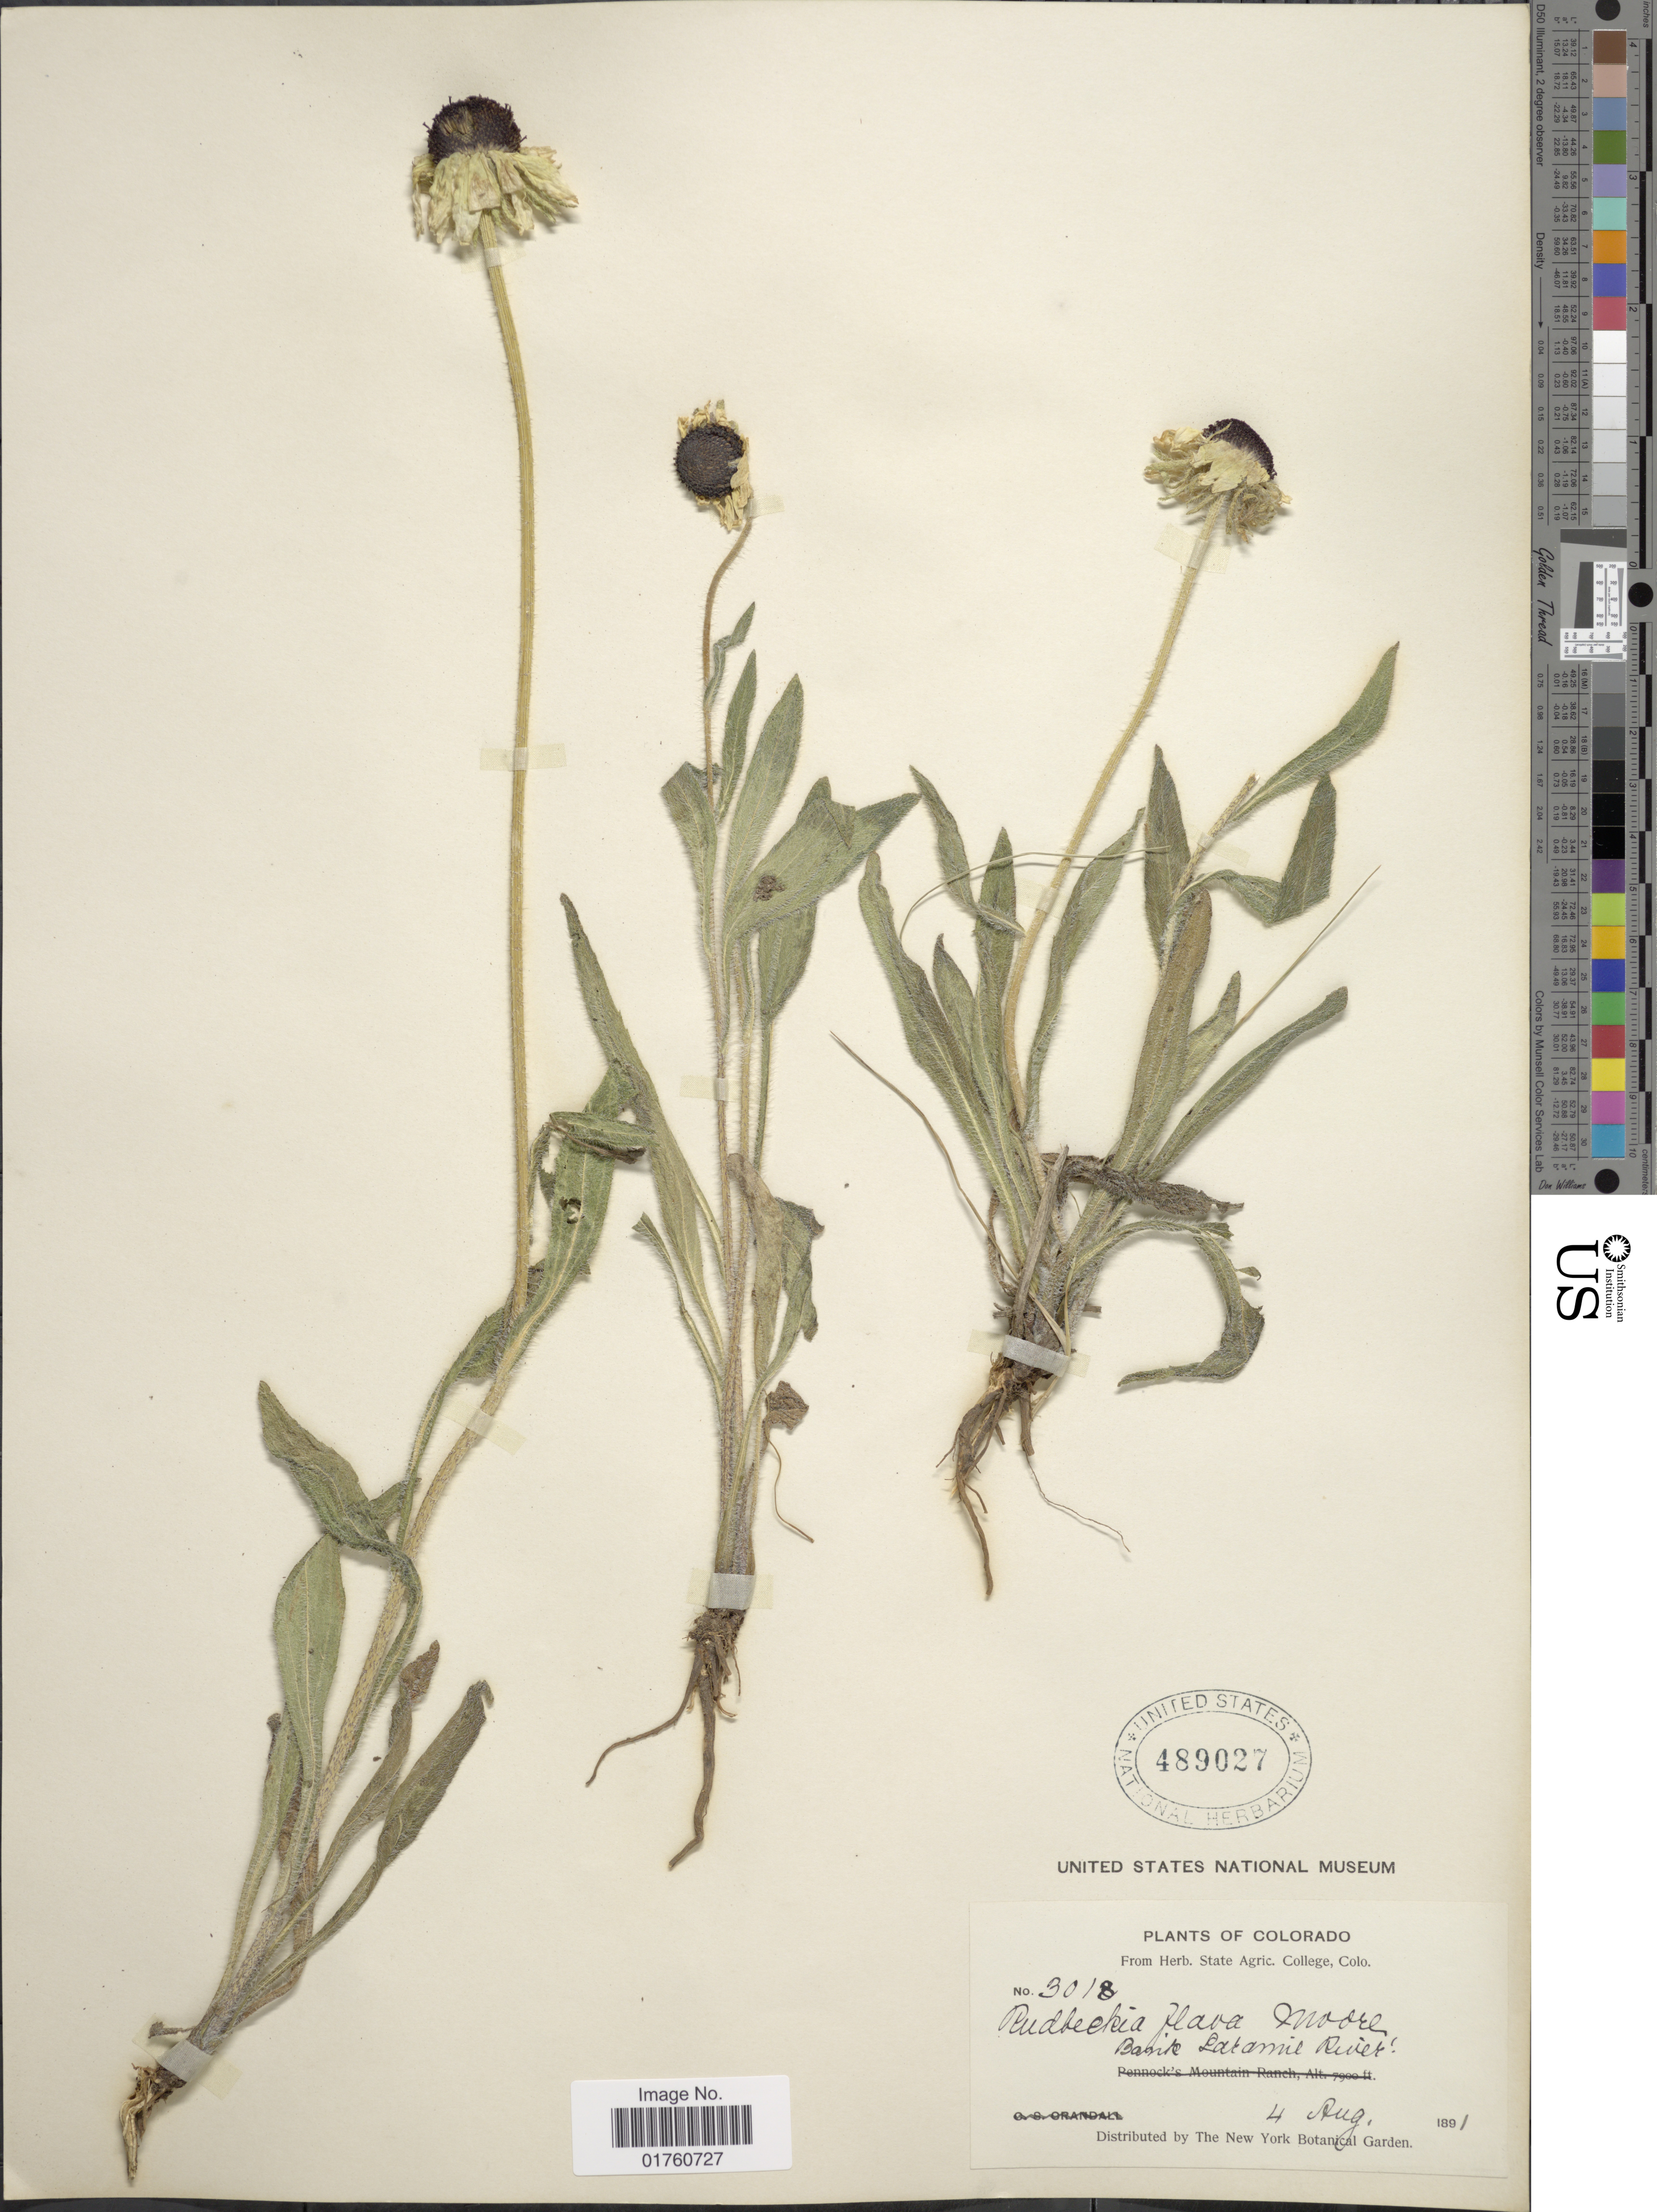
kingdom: Plantae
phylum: Tracheophyta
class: Magnoliopsida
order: Asterales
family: Asteraceae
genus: Rudbeckia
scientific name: Rudbeckia flava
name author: T.V. Moore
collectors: ex herb. State Agric. College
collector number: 3018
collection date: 1891-08-04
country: United States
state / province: Colorado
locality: Bank Latamil River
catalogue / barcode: US 489027